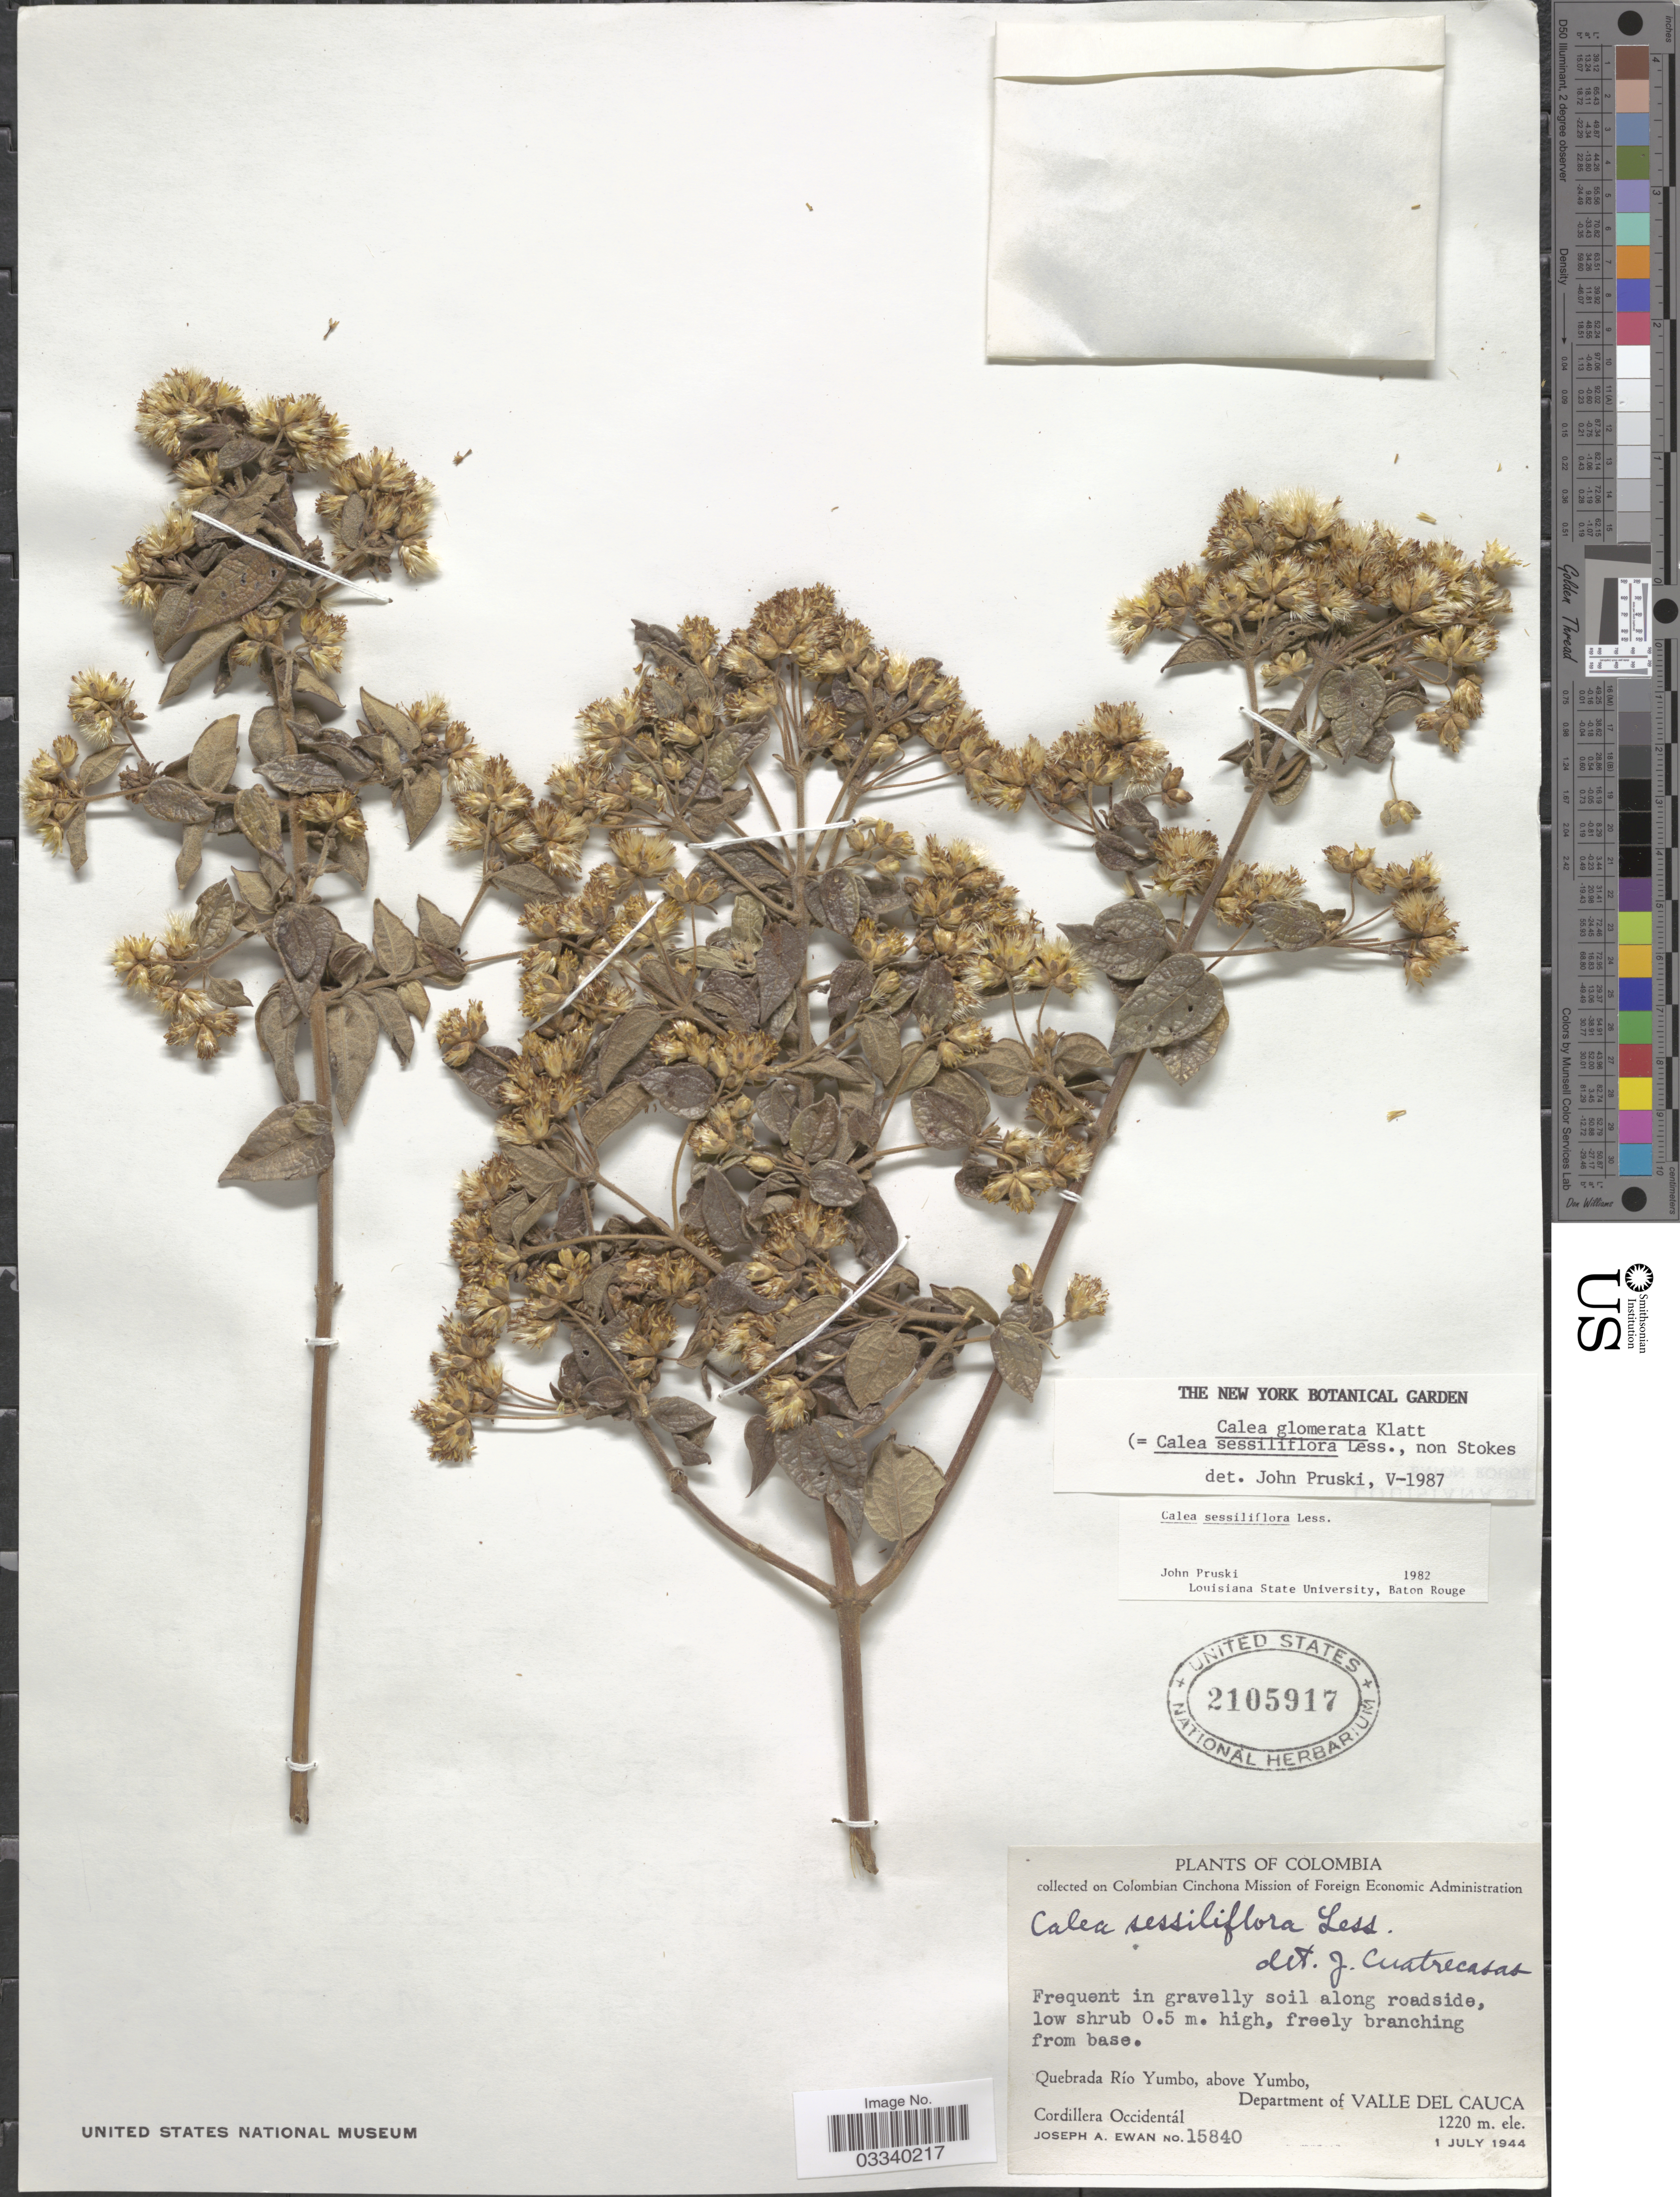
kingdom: Plantae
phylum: Tracheophyta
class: Magnoliopsida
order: Asterales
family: Asteraceae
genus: Calea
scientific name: Calea sessiliflora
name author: Less.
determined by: Pruski, J. F.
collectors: J. A. Ewan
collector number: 15840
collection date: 1944-07-01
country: Colombia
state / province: Valle del Cauca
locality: Quebrada Río Yumbo, above Yumbo, Department of Valle del Cauca. Cordillera Occidentál.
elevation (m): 1220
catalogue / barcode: US 2105917